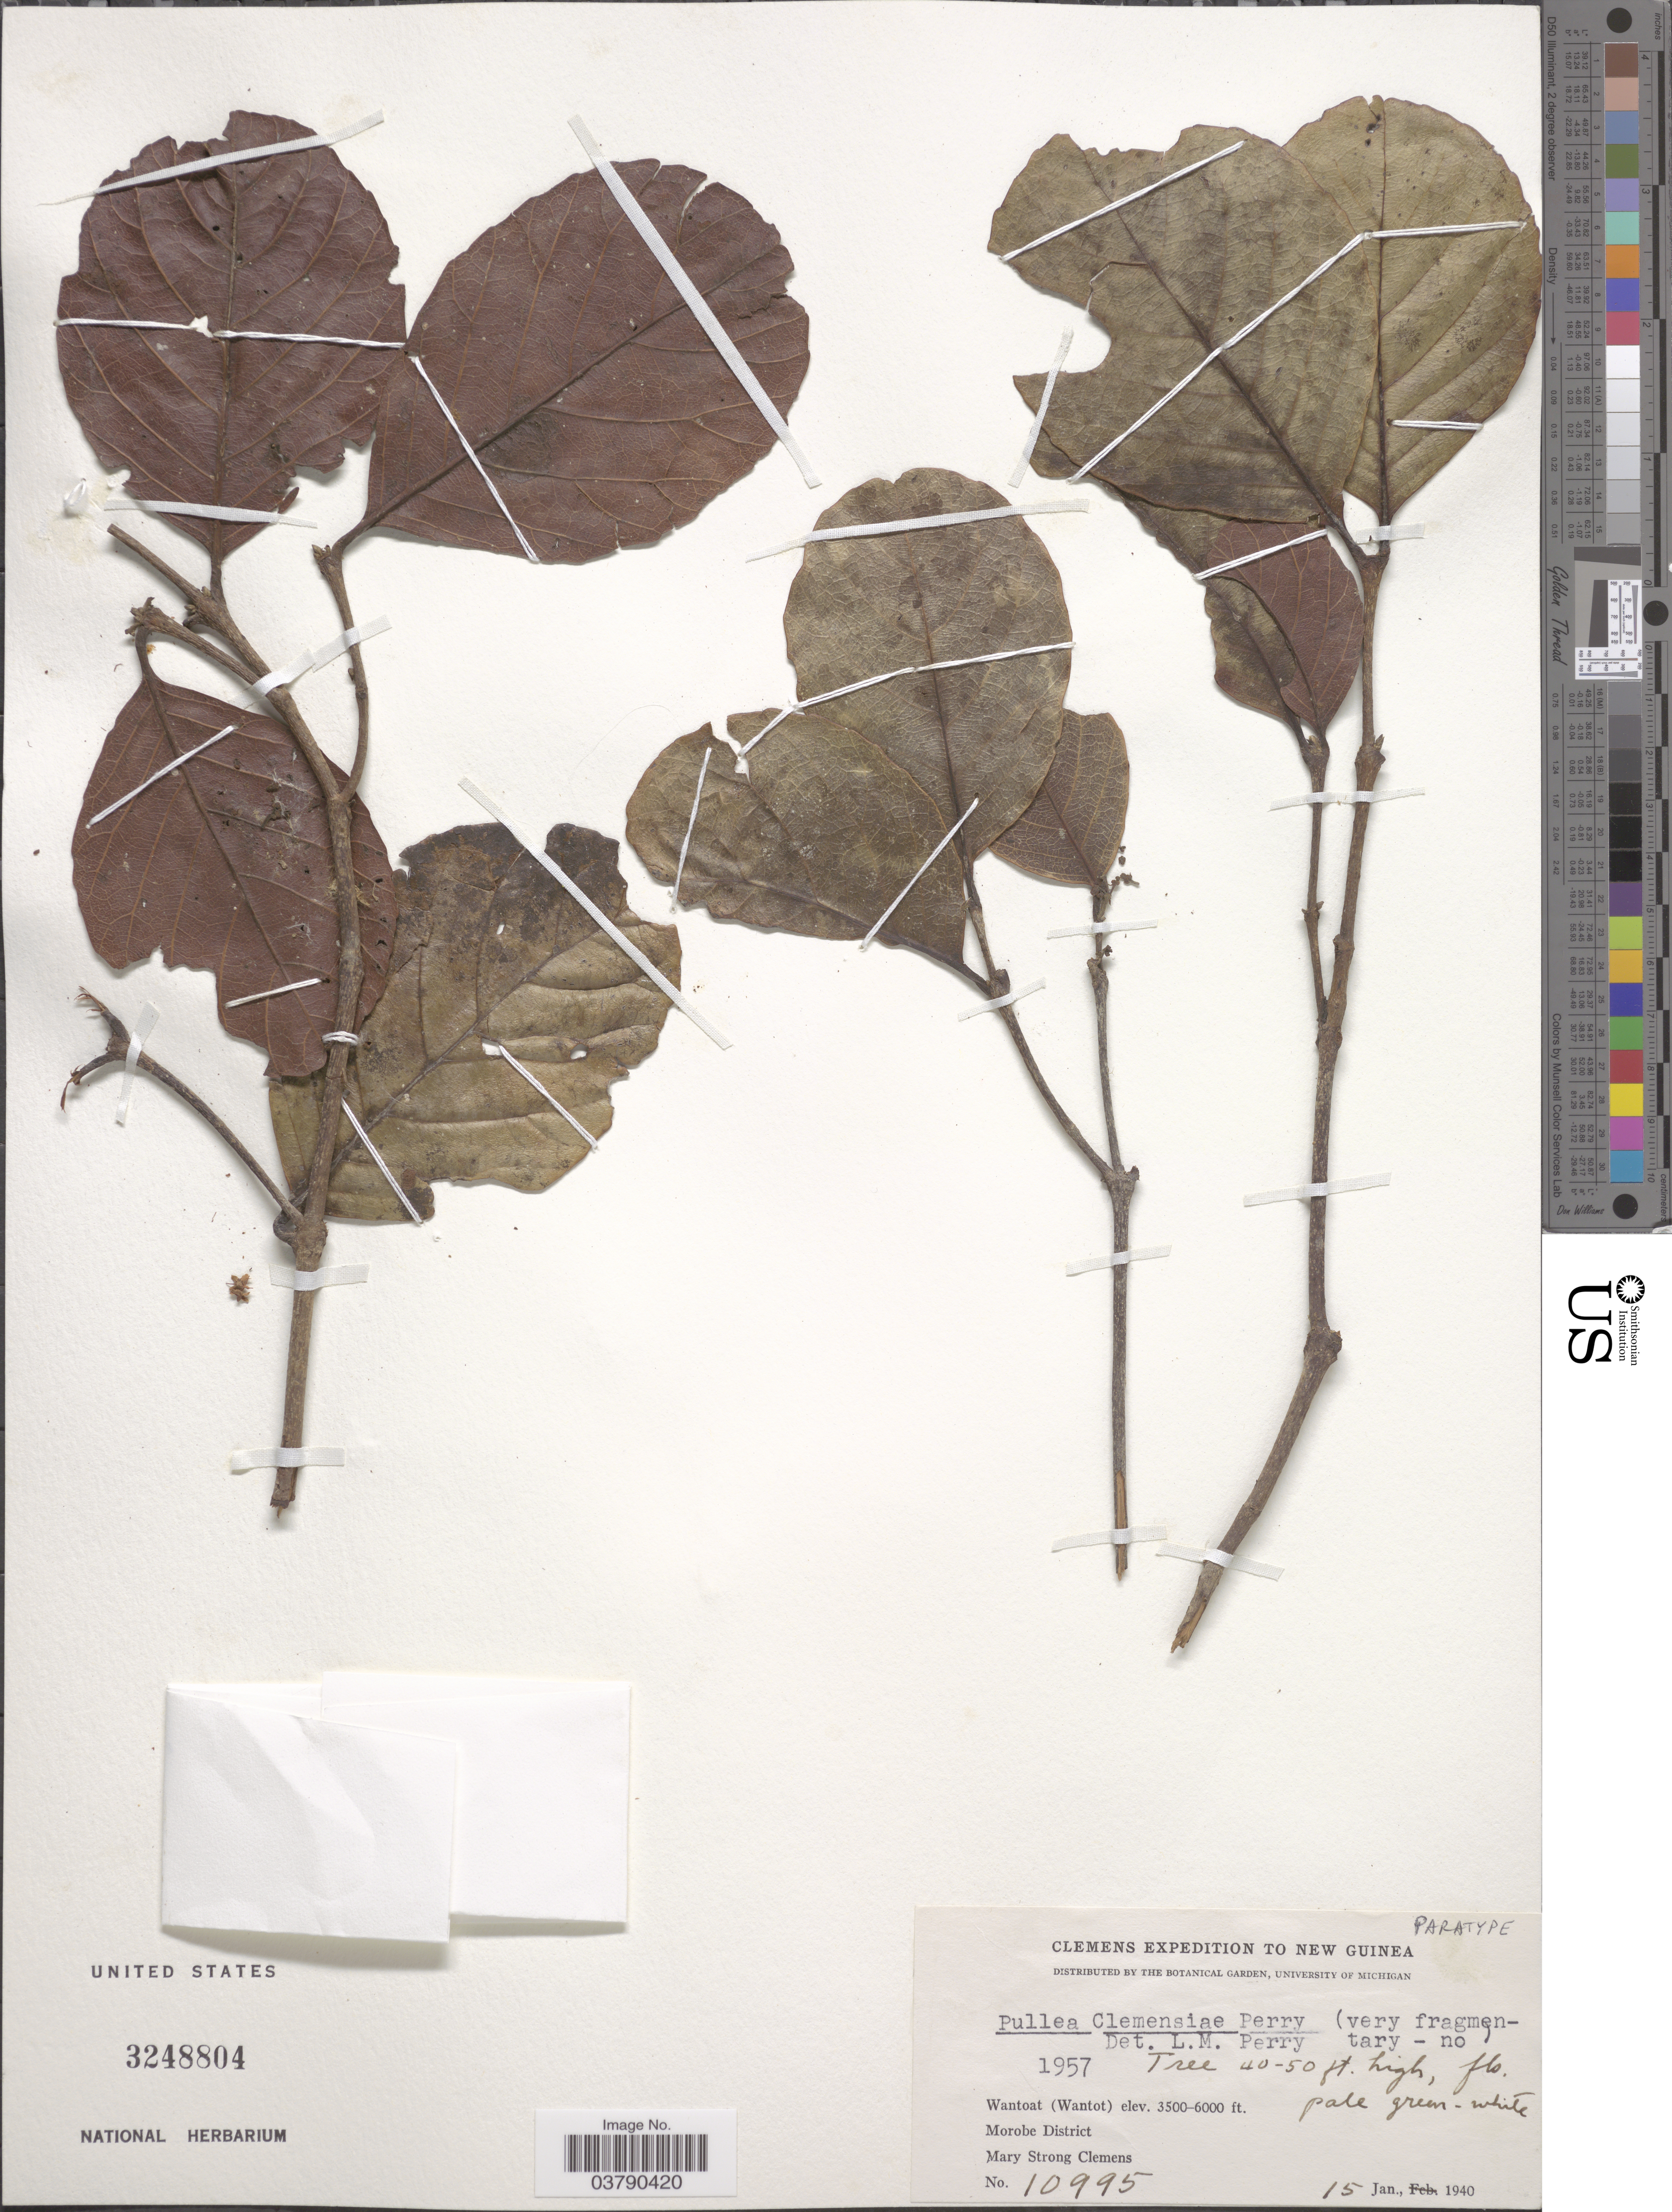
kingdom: Plantae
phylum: Tracheophyta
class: Magnoliopsida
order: Oxalidales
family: Cunoniaceae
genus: Pullea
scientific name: Pullea glabra var. glabra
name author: Schltr.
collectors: M. S. Clemens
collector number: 10995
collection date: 1940-01-15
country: Papua New Guinea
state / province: Morobe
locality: New Guinea. Wantoat (Wantot). Morobe District.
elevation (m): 1067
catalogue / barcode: US 3248804